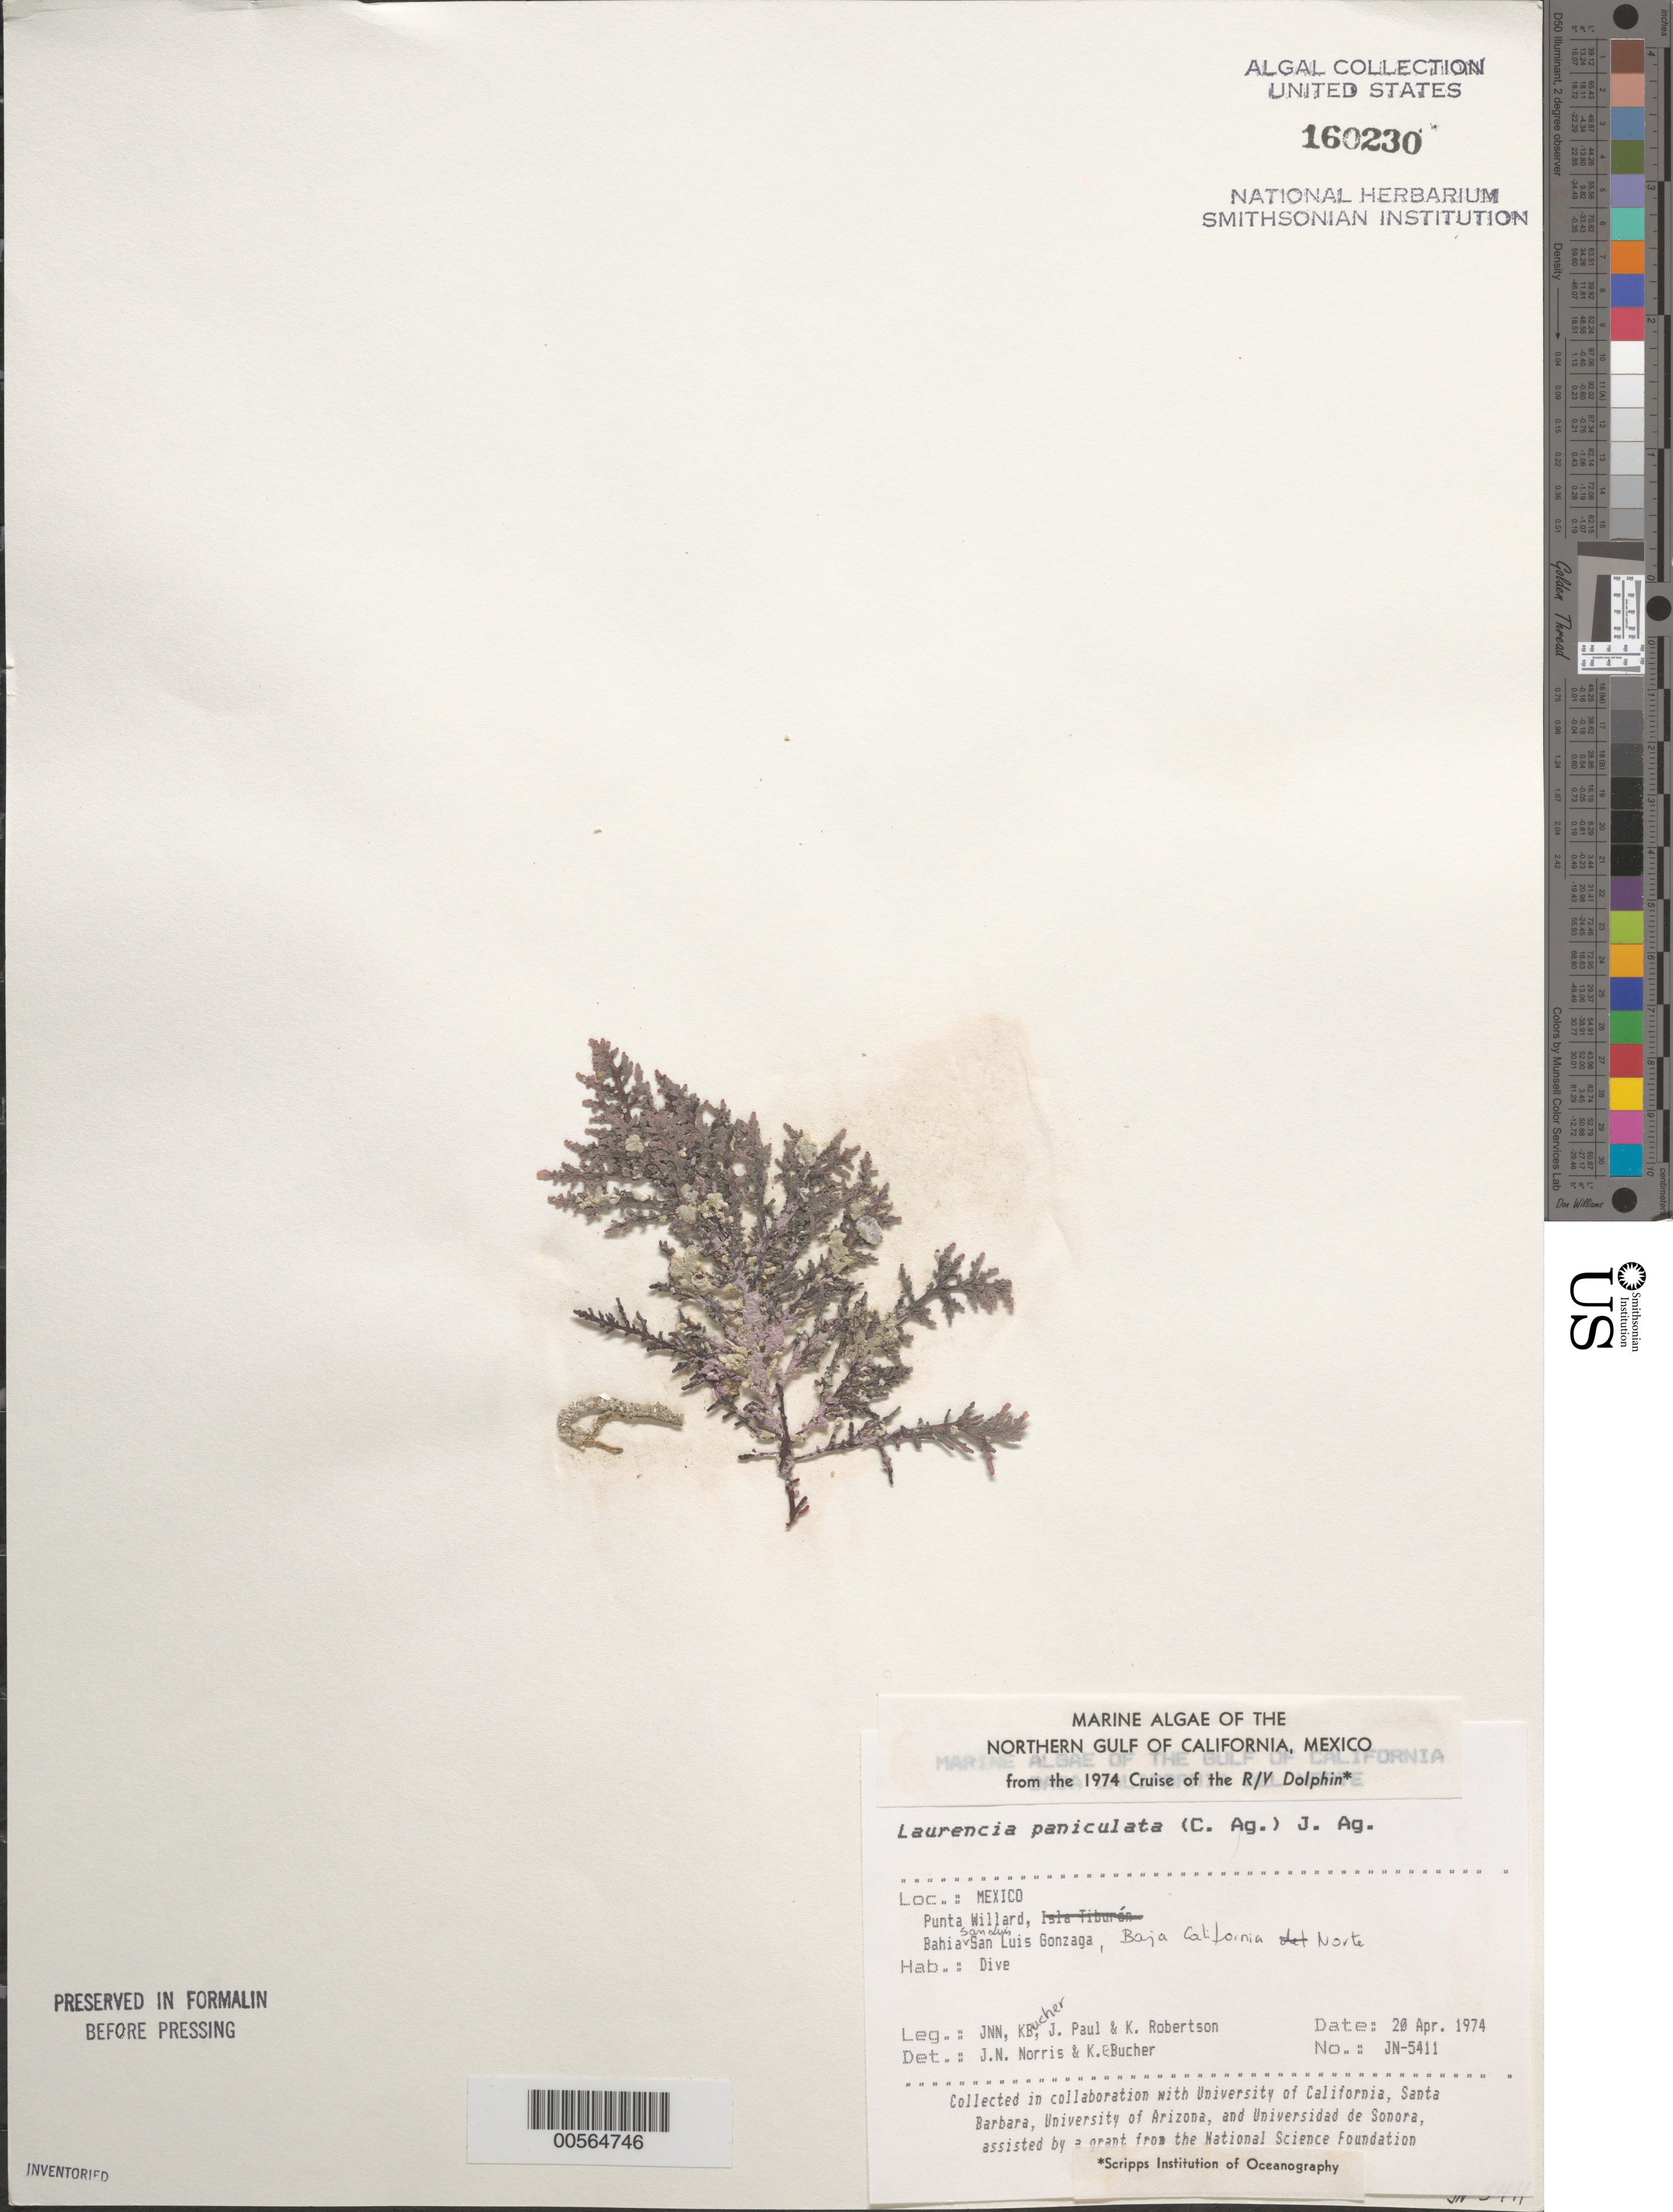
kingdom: Plantae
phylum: Rhodophyta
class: Florideophyceae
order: Ceramiales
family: Rhodomelaceae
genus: Palisada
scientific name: Palisada thuyoides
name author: (Kützing) Cassano et al.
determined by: Algae name updating Project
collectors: J. N. Norris, K. E. Bucher, J. Paul & K. Robertson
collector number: JN-5411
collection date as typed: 20 Apr 1974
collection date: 1974-04-20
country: Mexico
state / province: Baja California Norte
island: Isla Willard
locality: Bahia San Luis Gonzaga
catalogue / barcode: US 160230